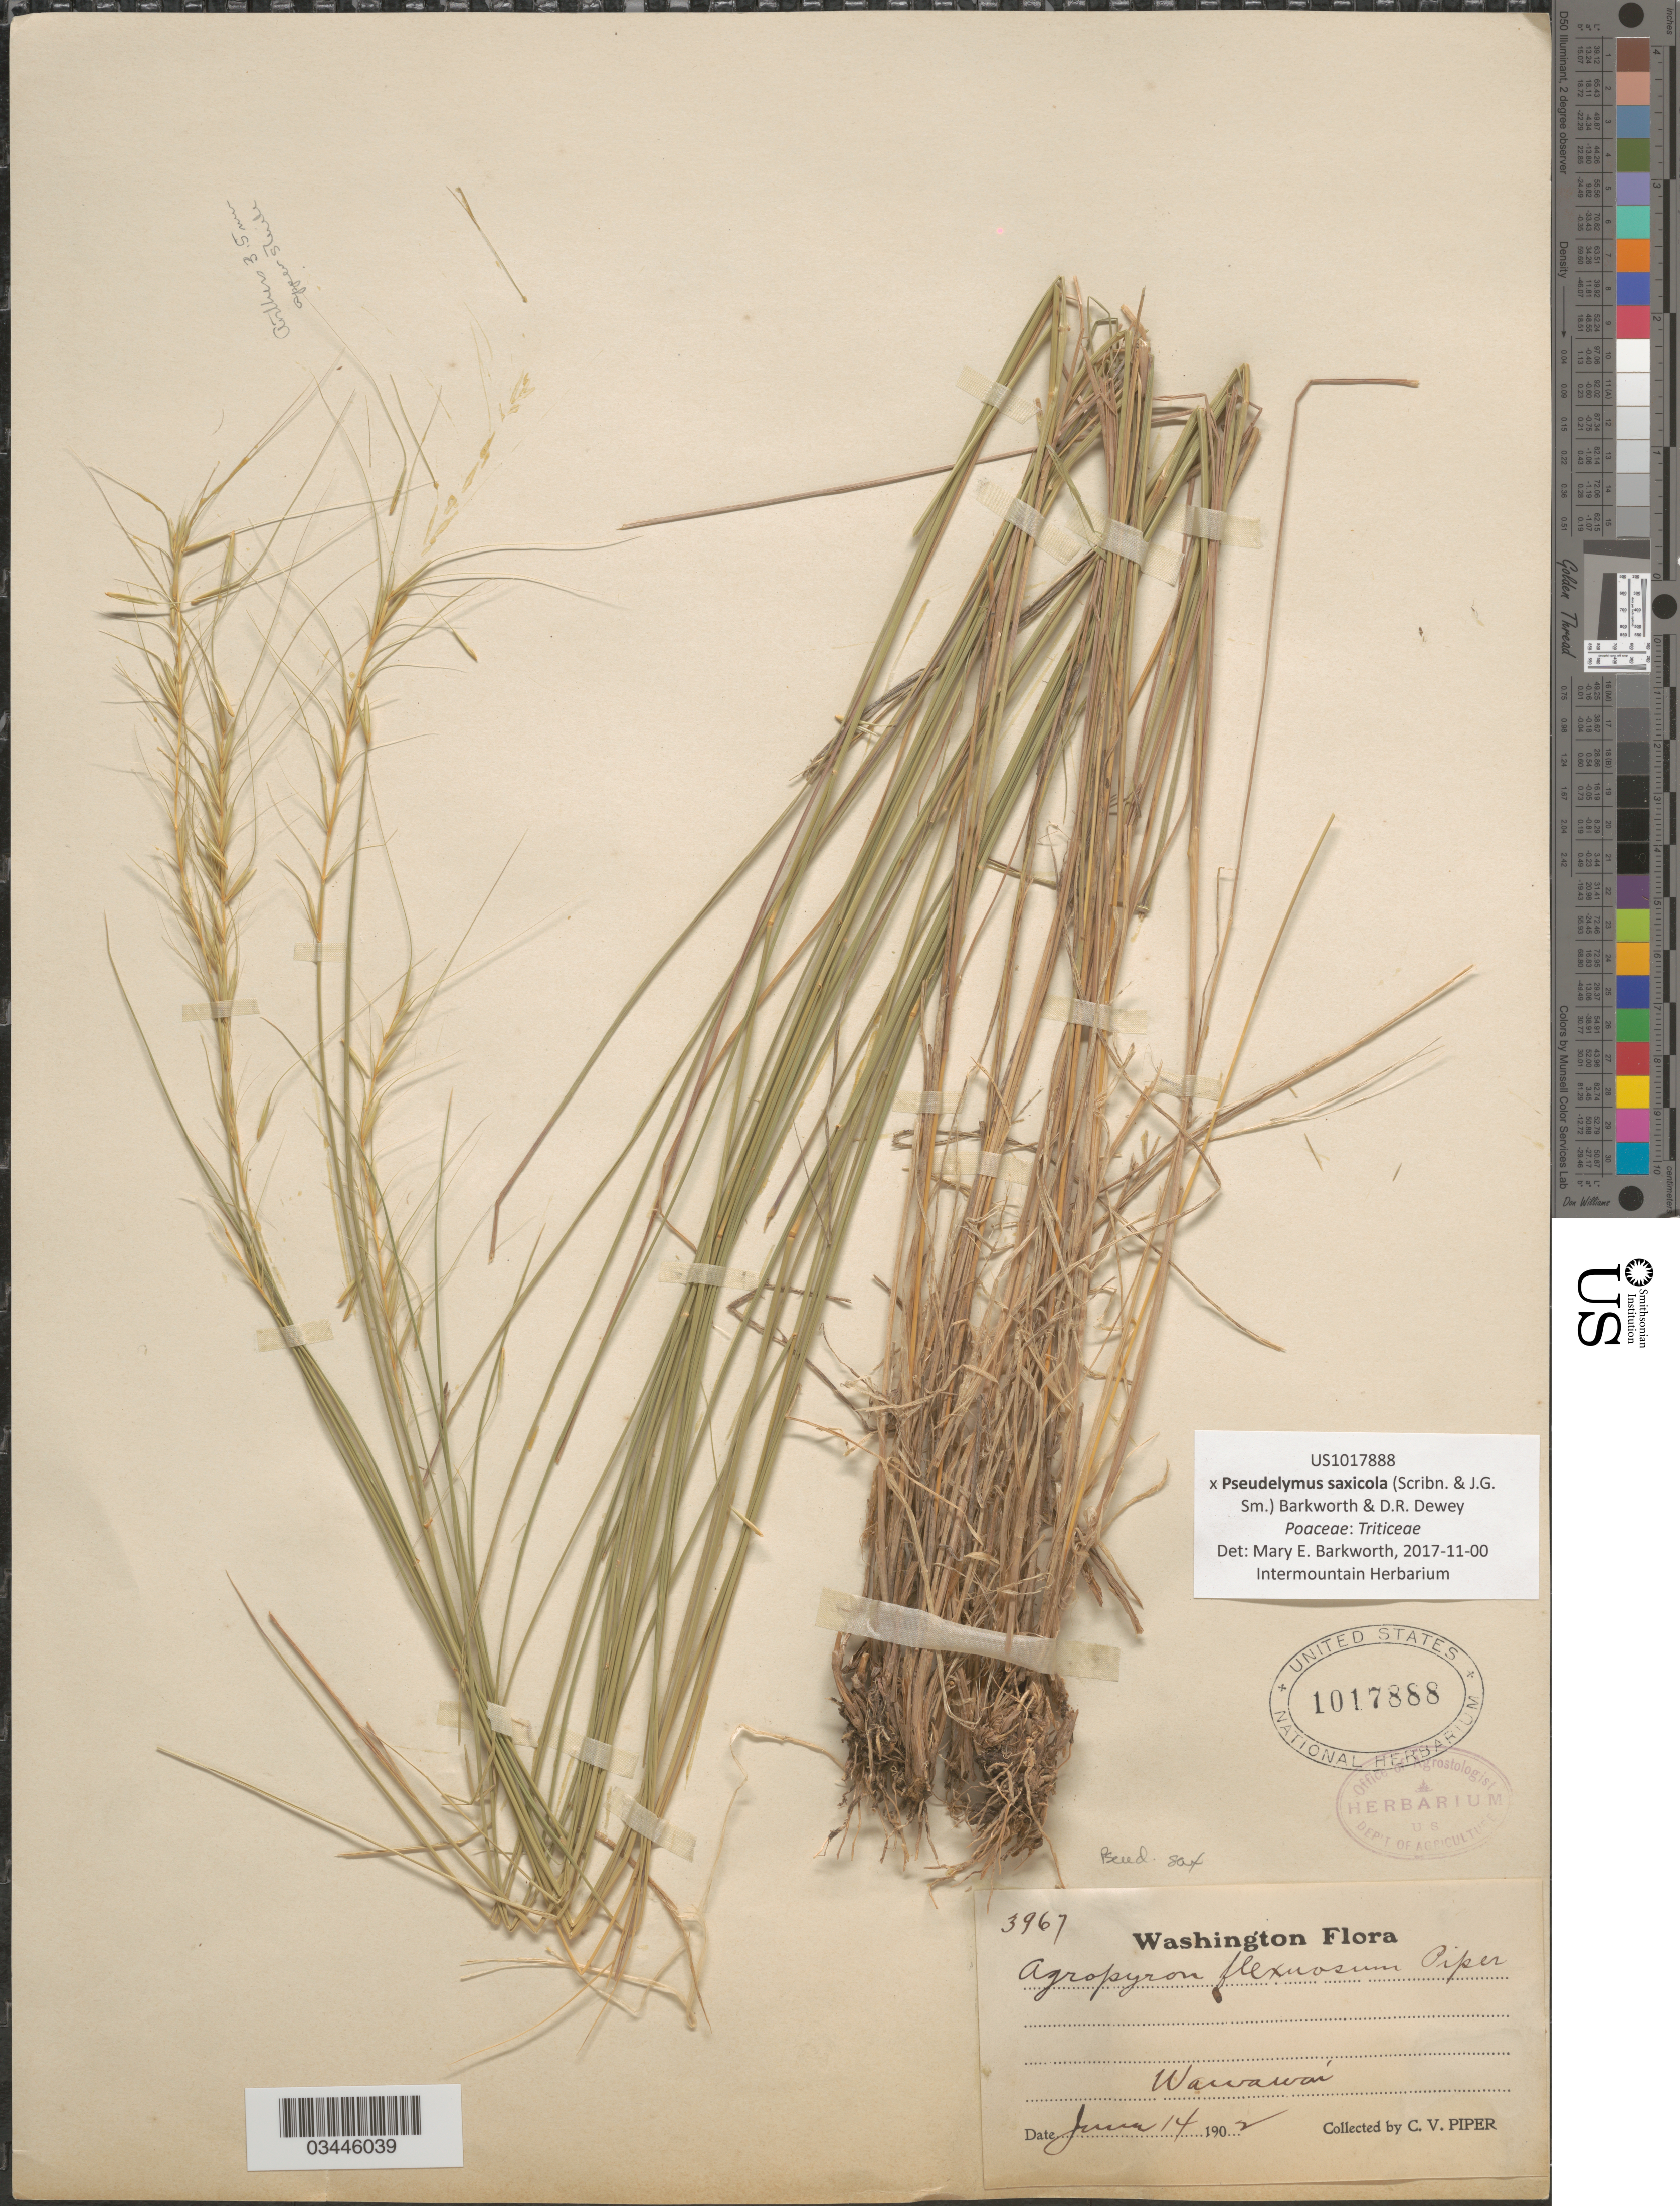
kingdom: Plantae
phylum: Tracheophyta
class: Liliopsida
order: Poales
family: Poaceae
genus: Pseudelymus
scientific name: x Pseudelymus saxicola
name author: (Scribn. & J.G. Sm.) Barkworth & Dewey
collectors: C. V. Piper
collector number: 3967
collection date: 1902-06-14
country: United States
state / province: Washington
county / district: Whitman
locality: Wawawai.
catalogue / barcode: US 1017888